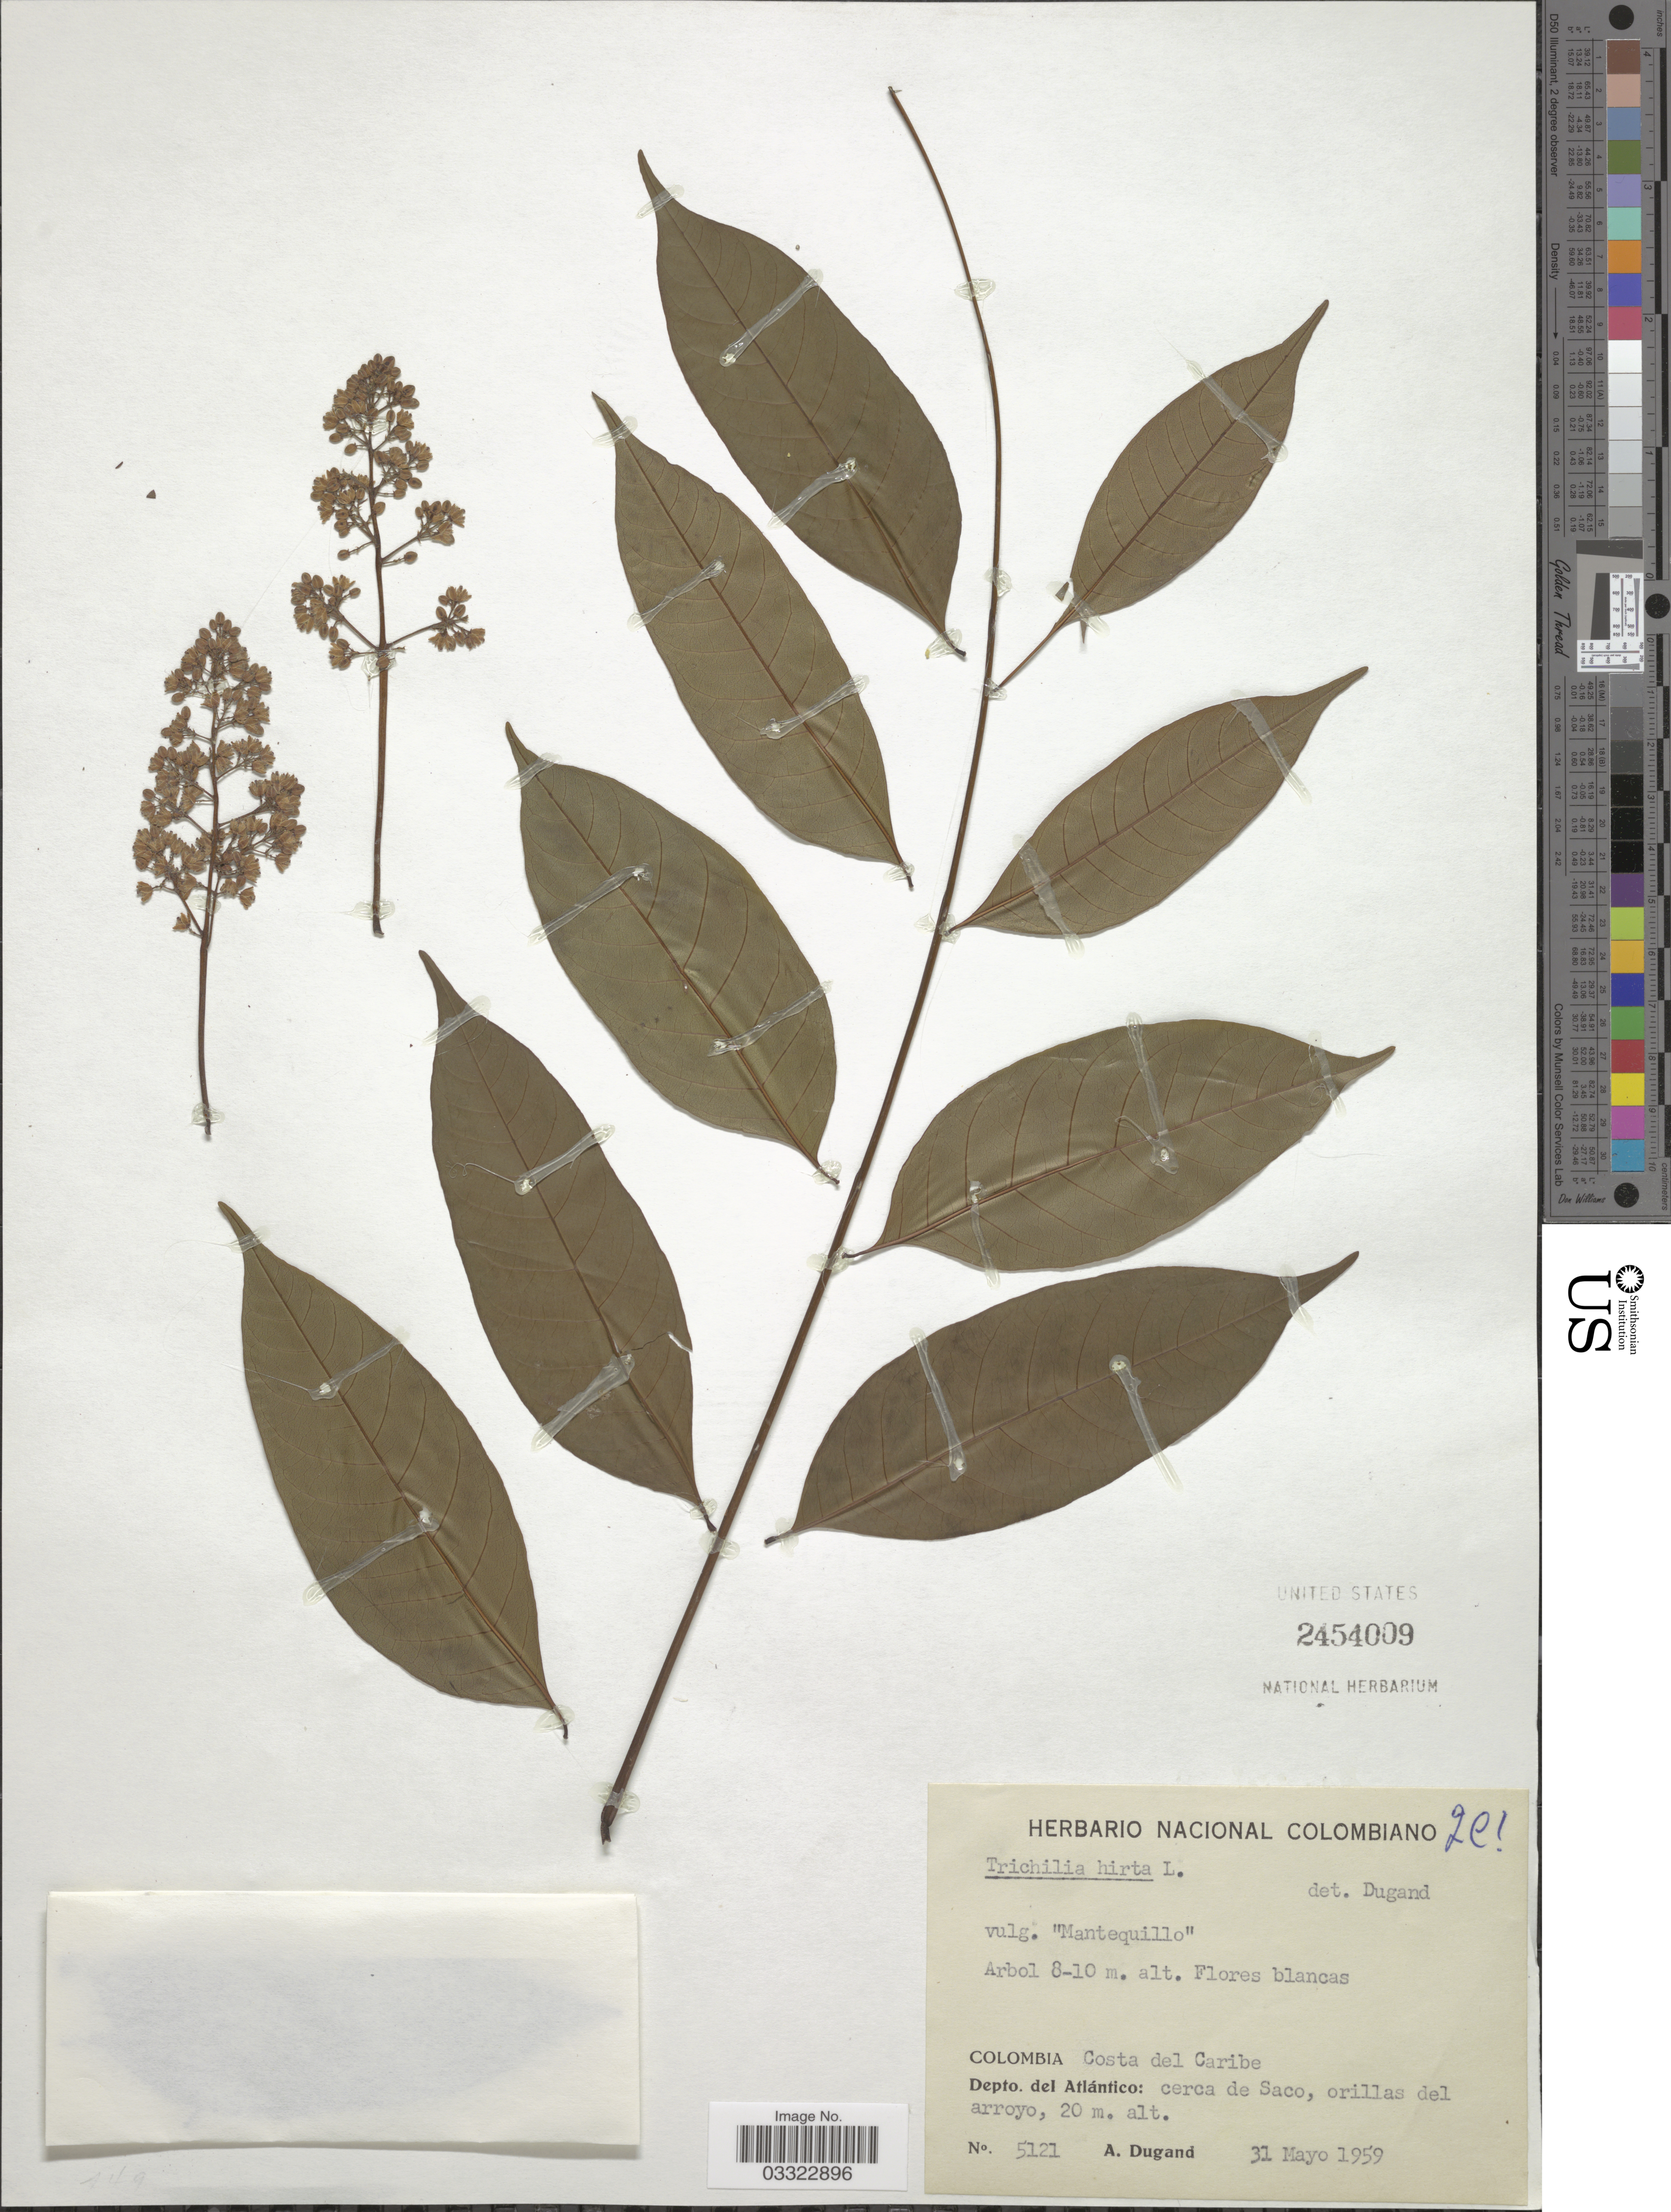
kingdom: Plantae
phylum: Tracheophyta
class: Magnoliopsida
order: Sapindales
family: Meliaceae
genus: Trichilia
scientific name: Trichilia hirta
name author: L.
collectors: A. Dugand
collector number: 5121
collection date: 1959-05-31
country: Colombia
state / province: Atlántico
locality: Costa del Caribe. Depto. del Atlántico: cerca de Saco, orillas del arroyo.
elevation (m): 20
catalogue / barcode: US 2454009